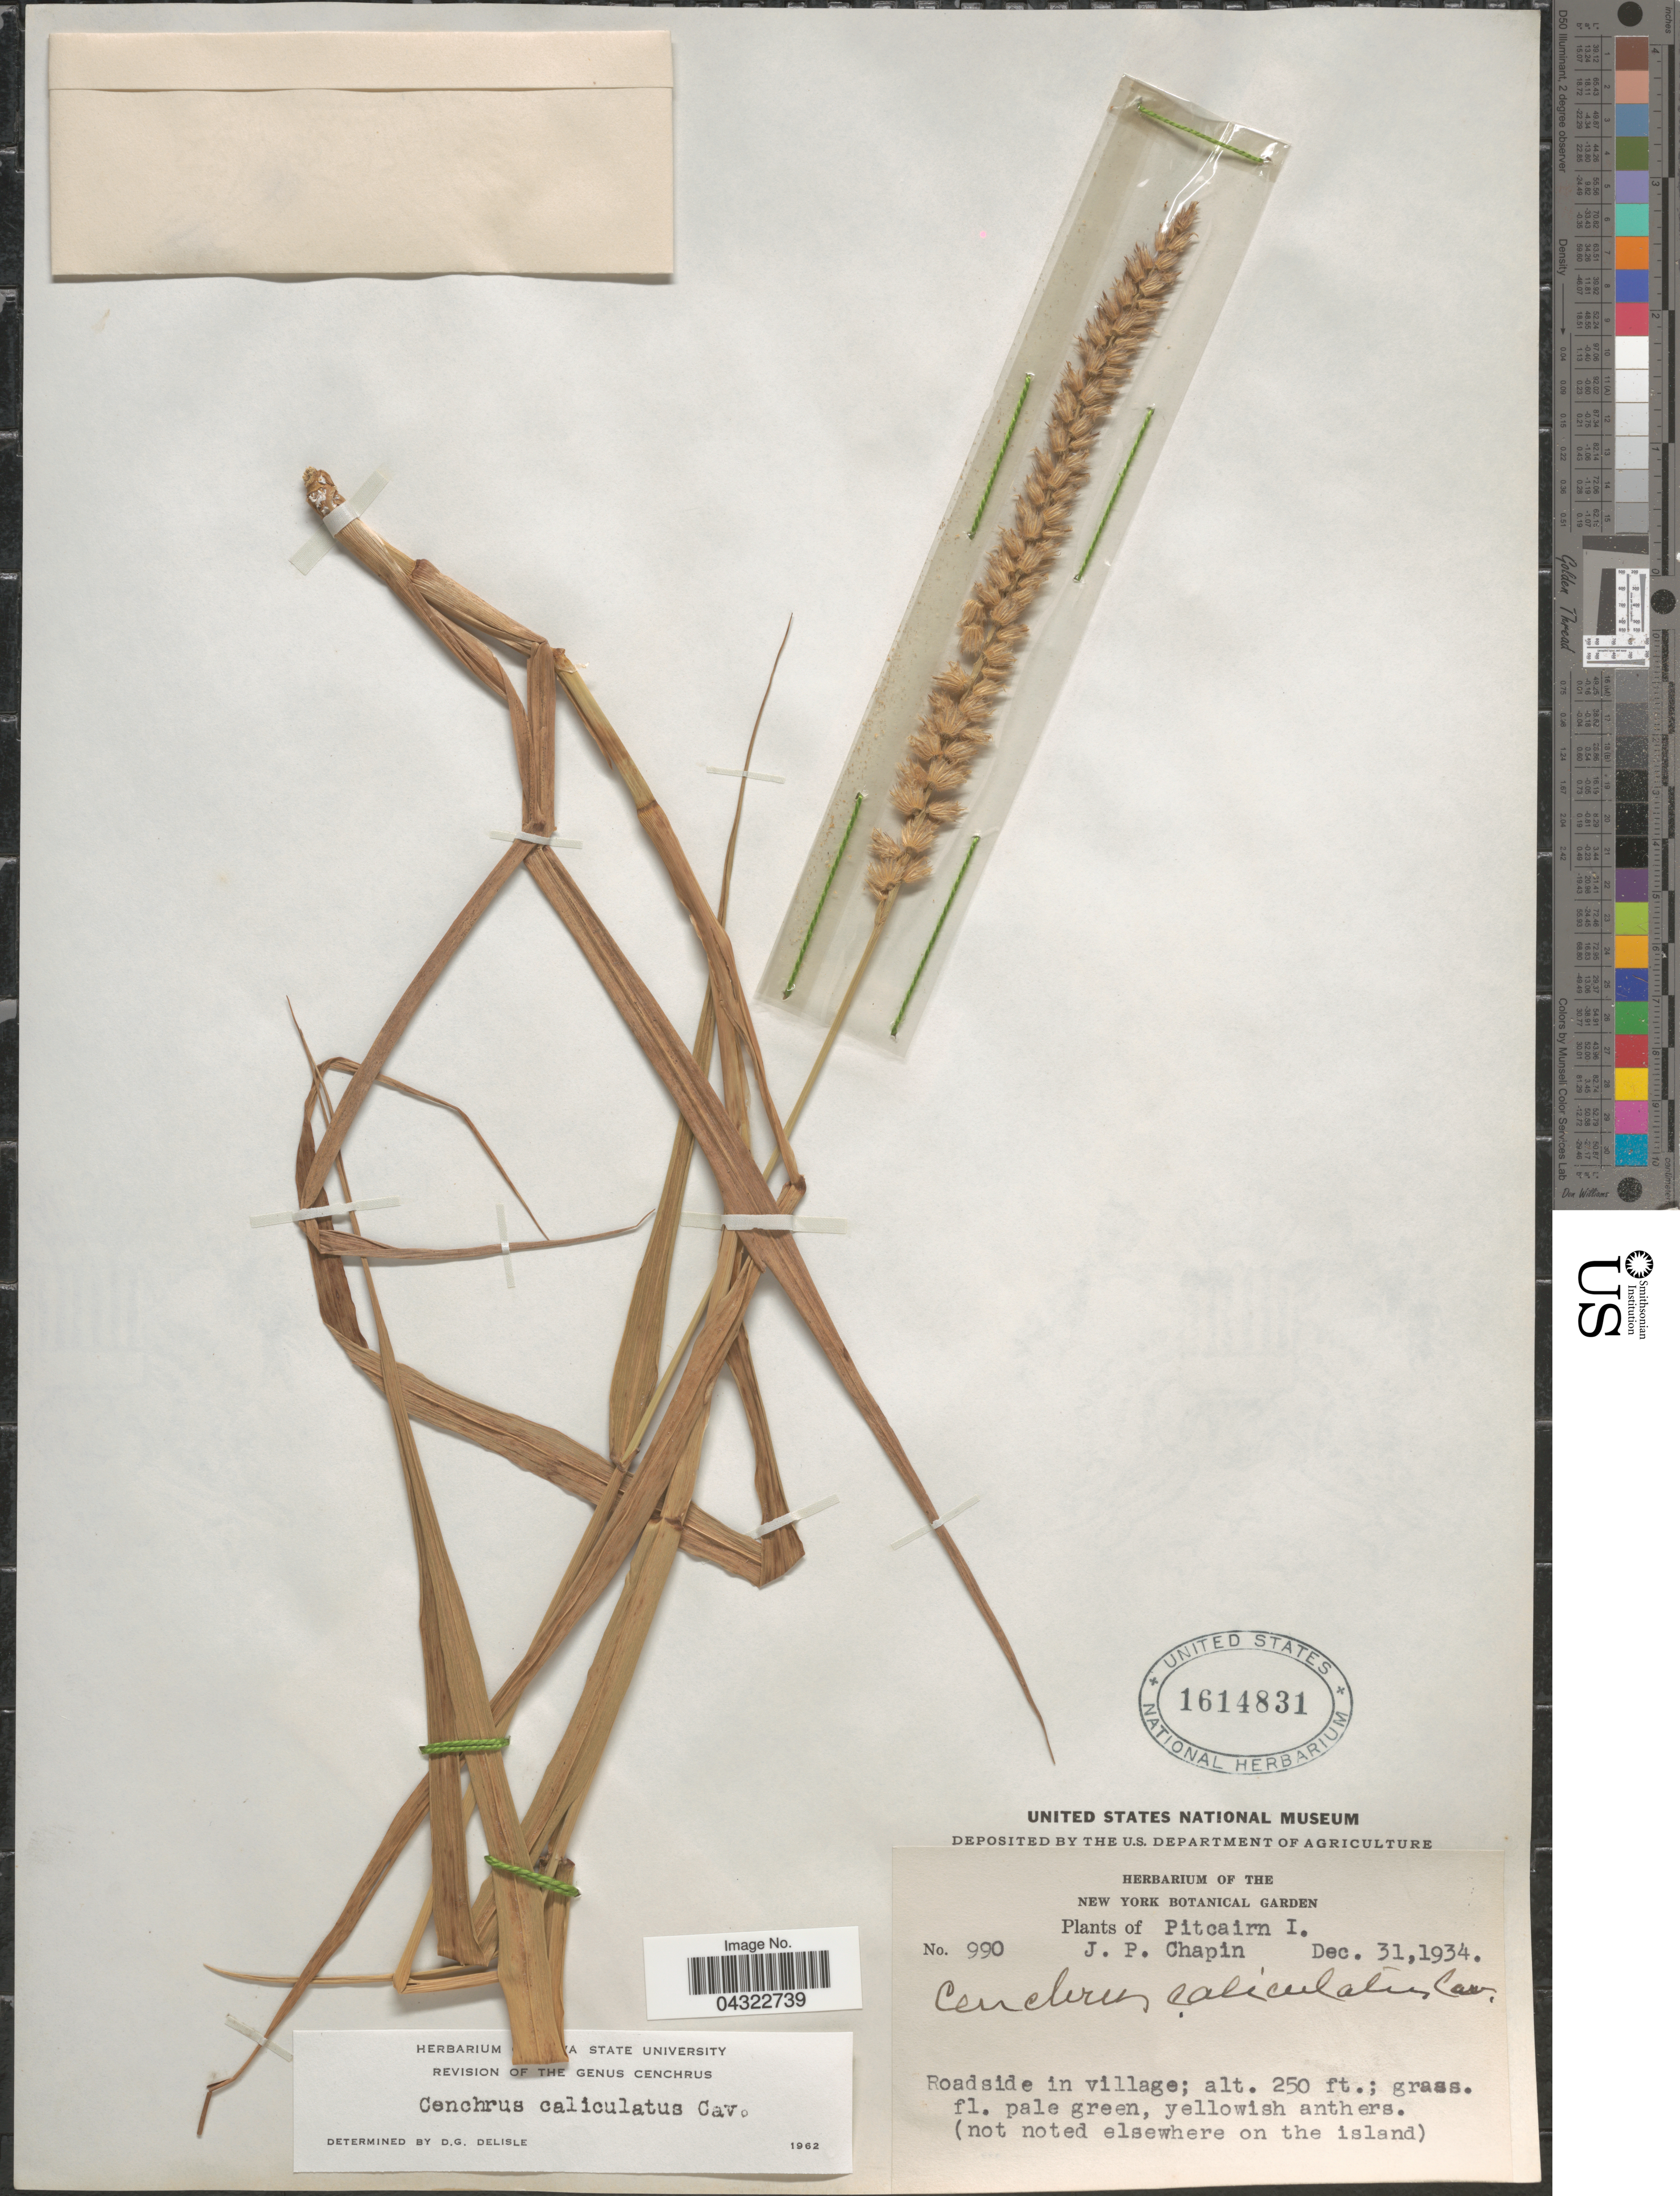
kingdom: Plantae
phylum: Tracheophyta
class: Liliopsida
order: Poales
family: Poaceae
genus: Cenchrus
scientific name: Cenchrus caliculatus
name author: Cav.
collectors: J. Chapin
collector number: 990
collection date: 1934-12-31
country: Pitcairn Islands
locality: Pitcairn I. Roadside in village.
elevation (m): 76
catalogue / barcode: US 1614831